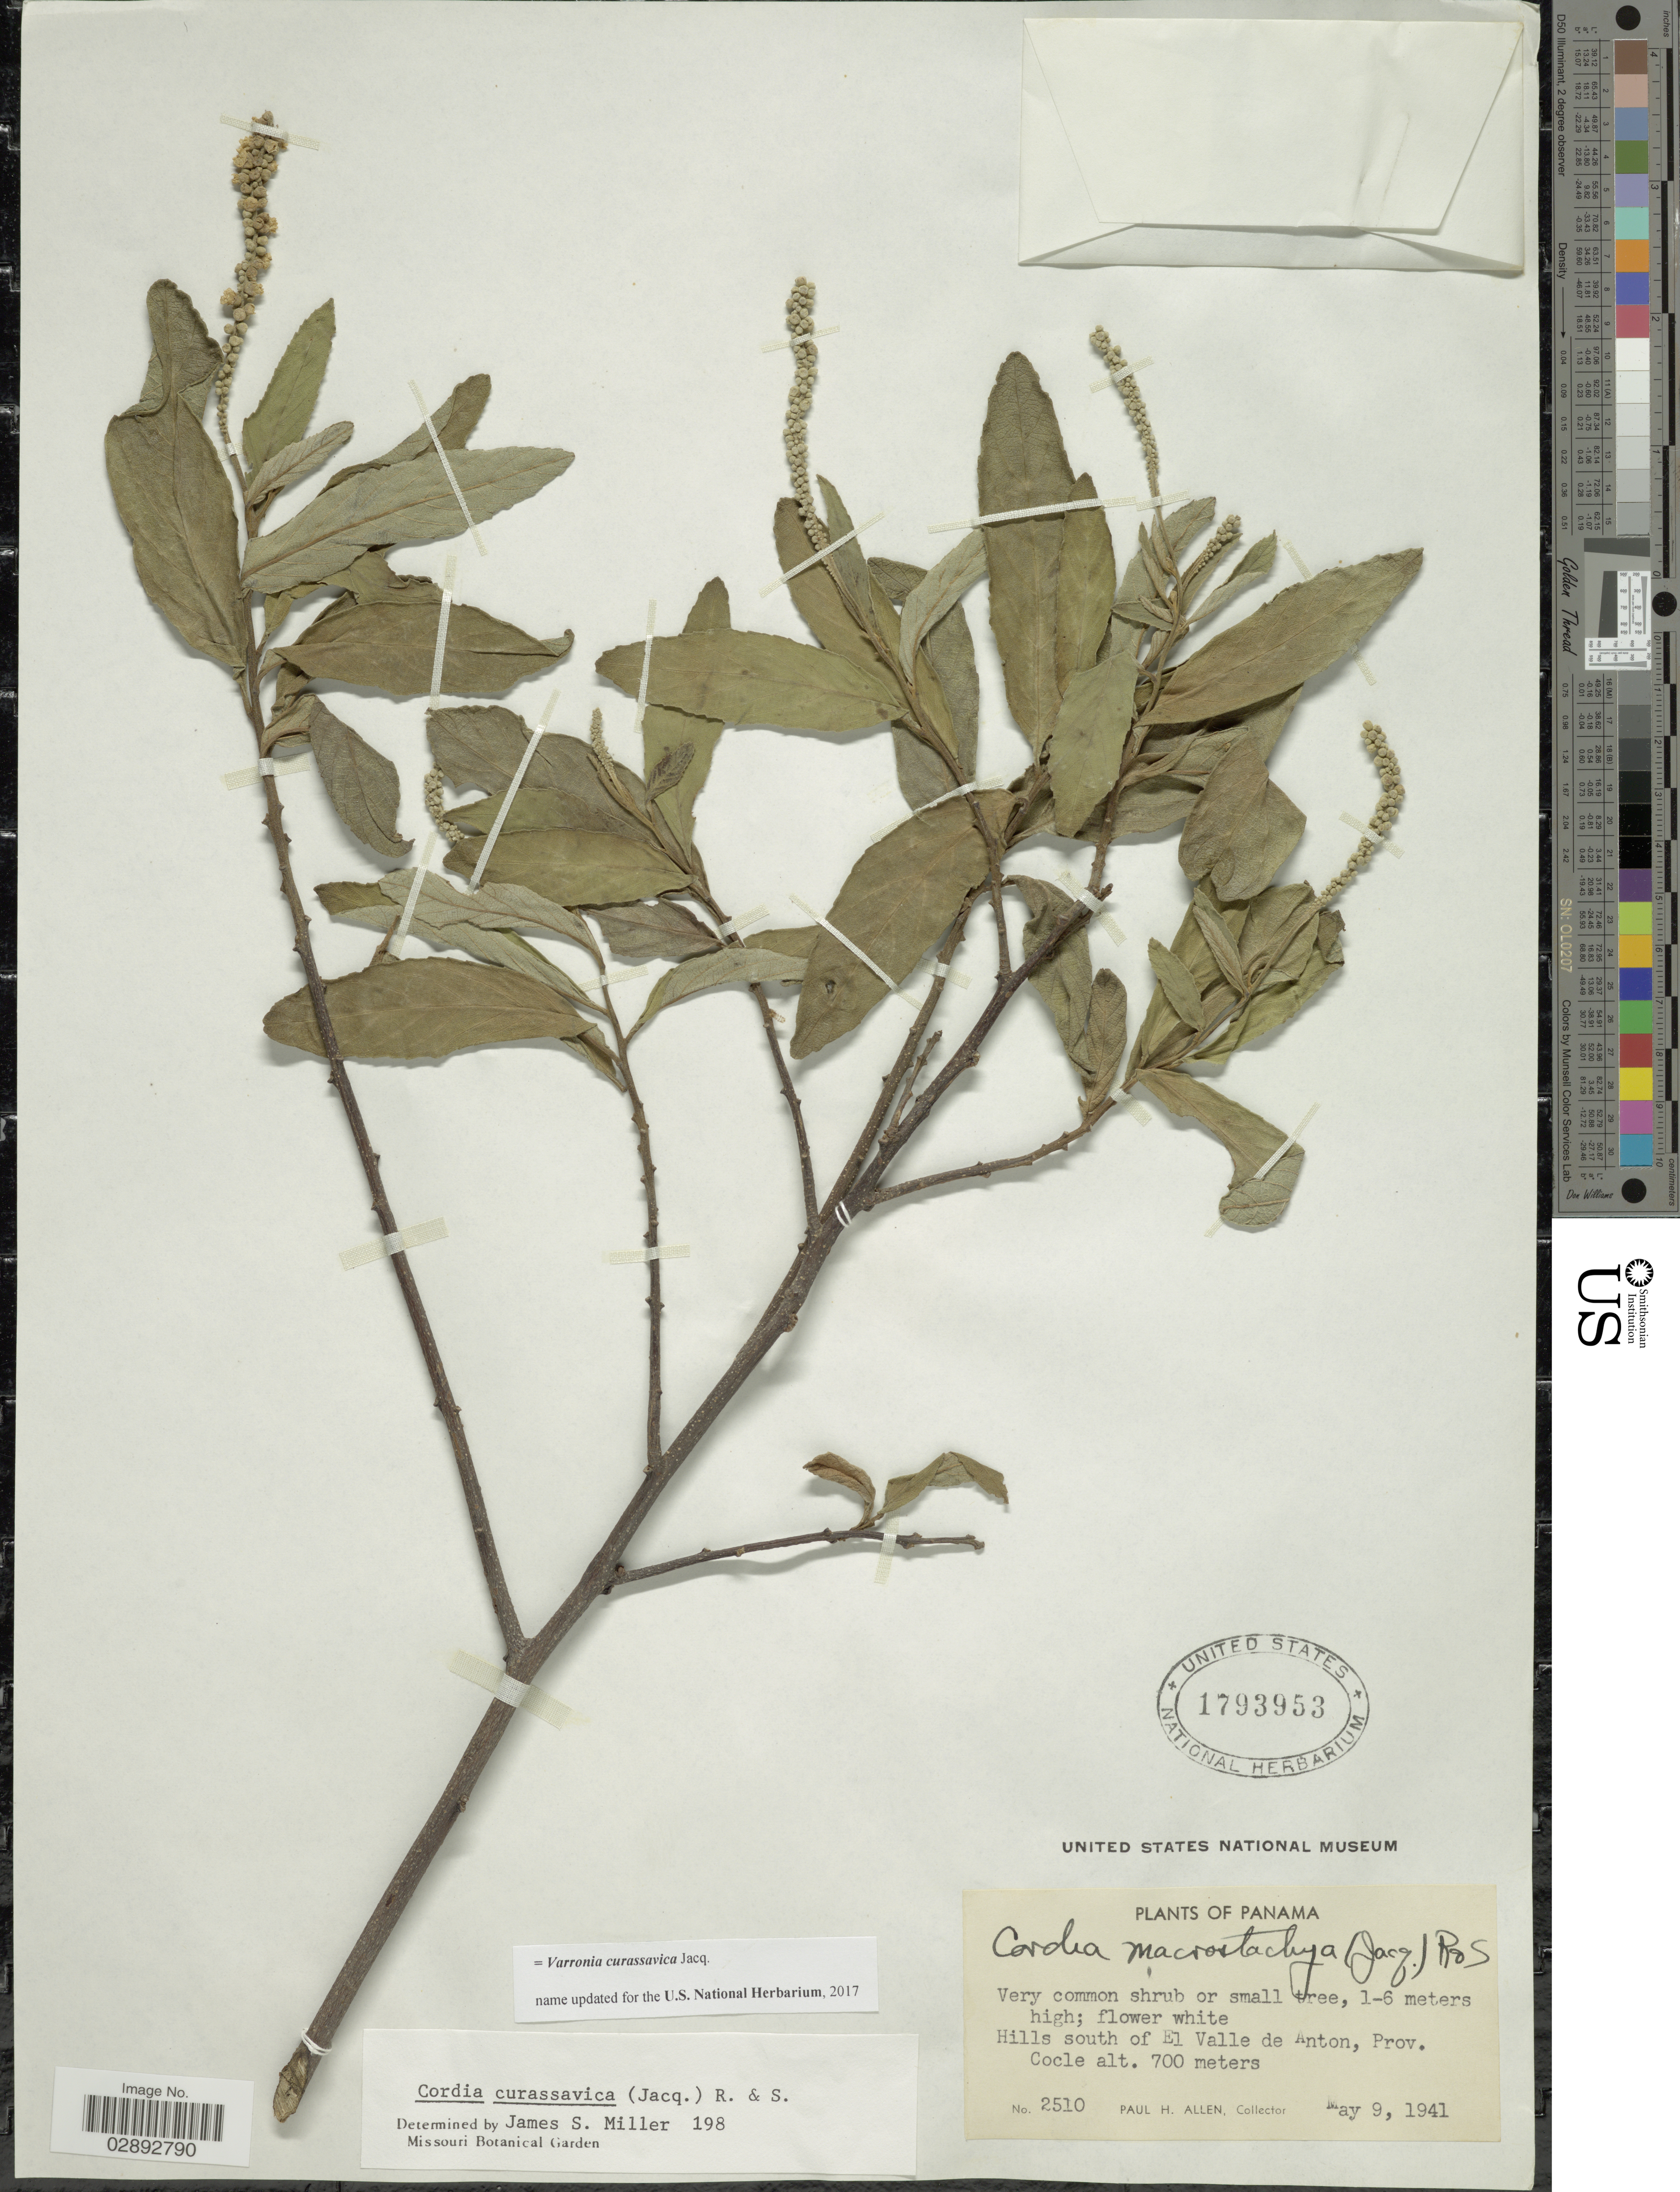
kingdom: Plantae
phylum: Tracheophyta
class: Magnoliopsida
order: Boraginales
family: Cordiaceae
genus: Varronia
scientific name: Varronia curassavica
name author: Jacq.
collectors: P. H. Allen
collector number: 2510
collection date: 1941-05-09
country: Panama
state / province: Coclé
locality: Hills south of El Valle de Anton, Prov. Cocle.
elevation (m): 700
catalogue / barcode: US 1793953